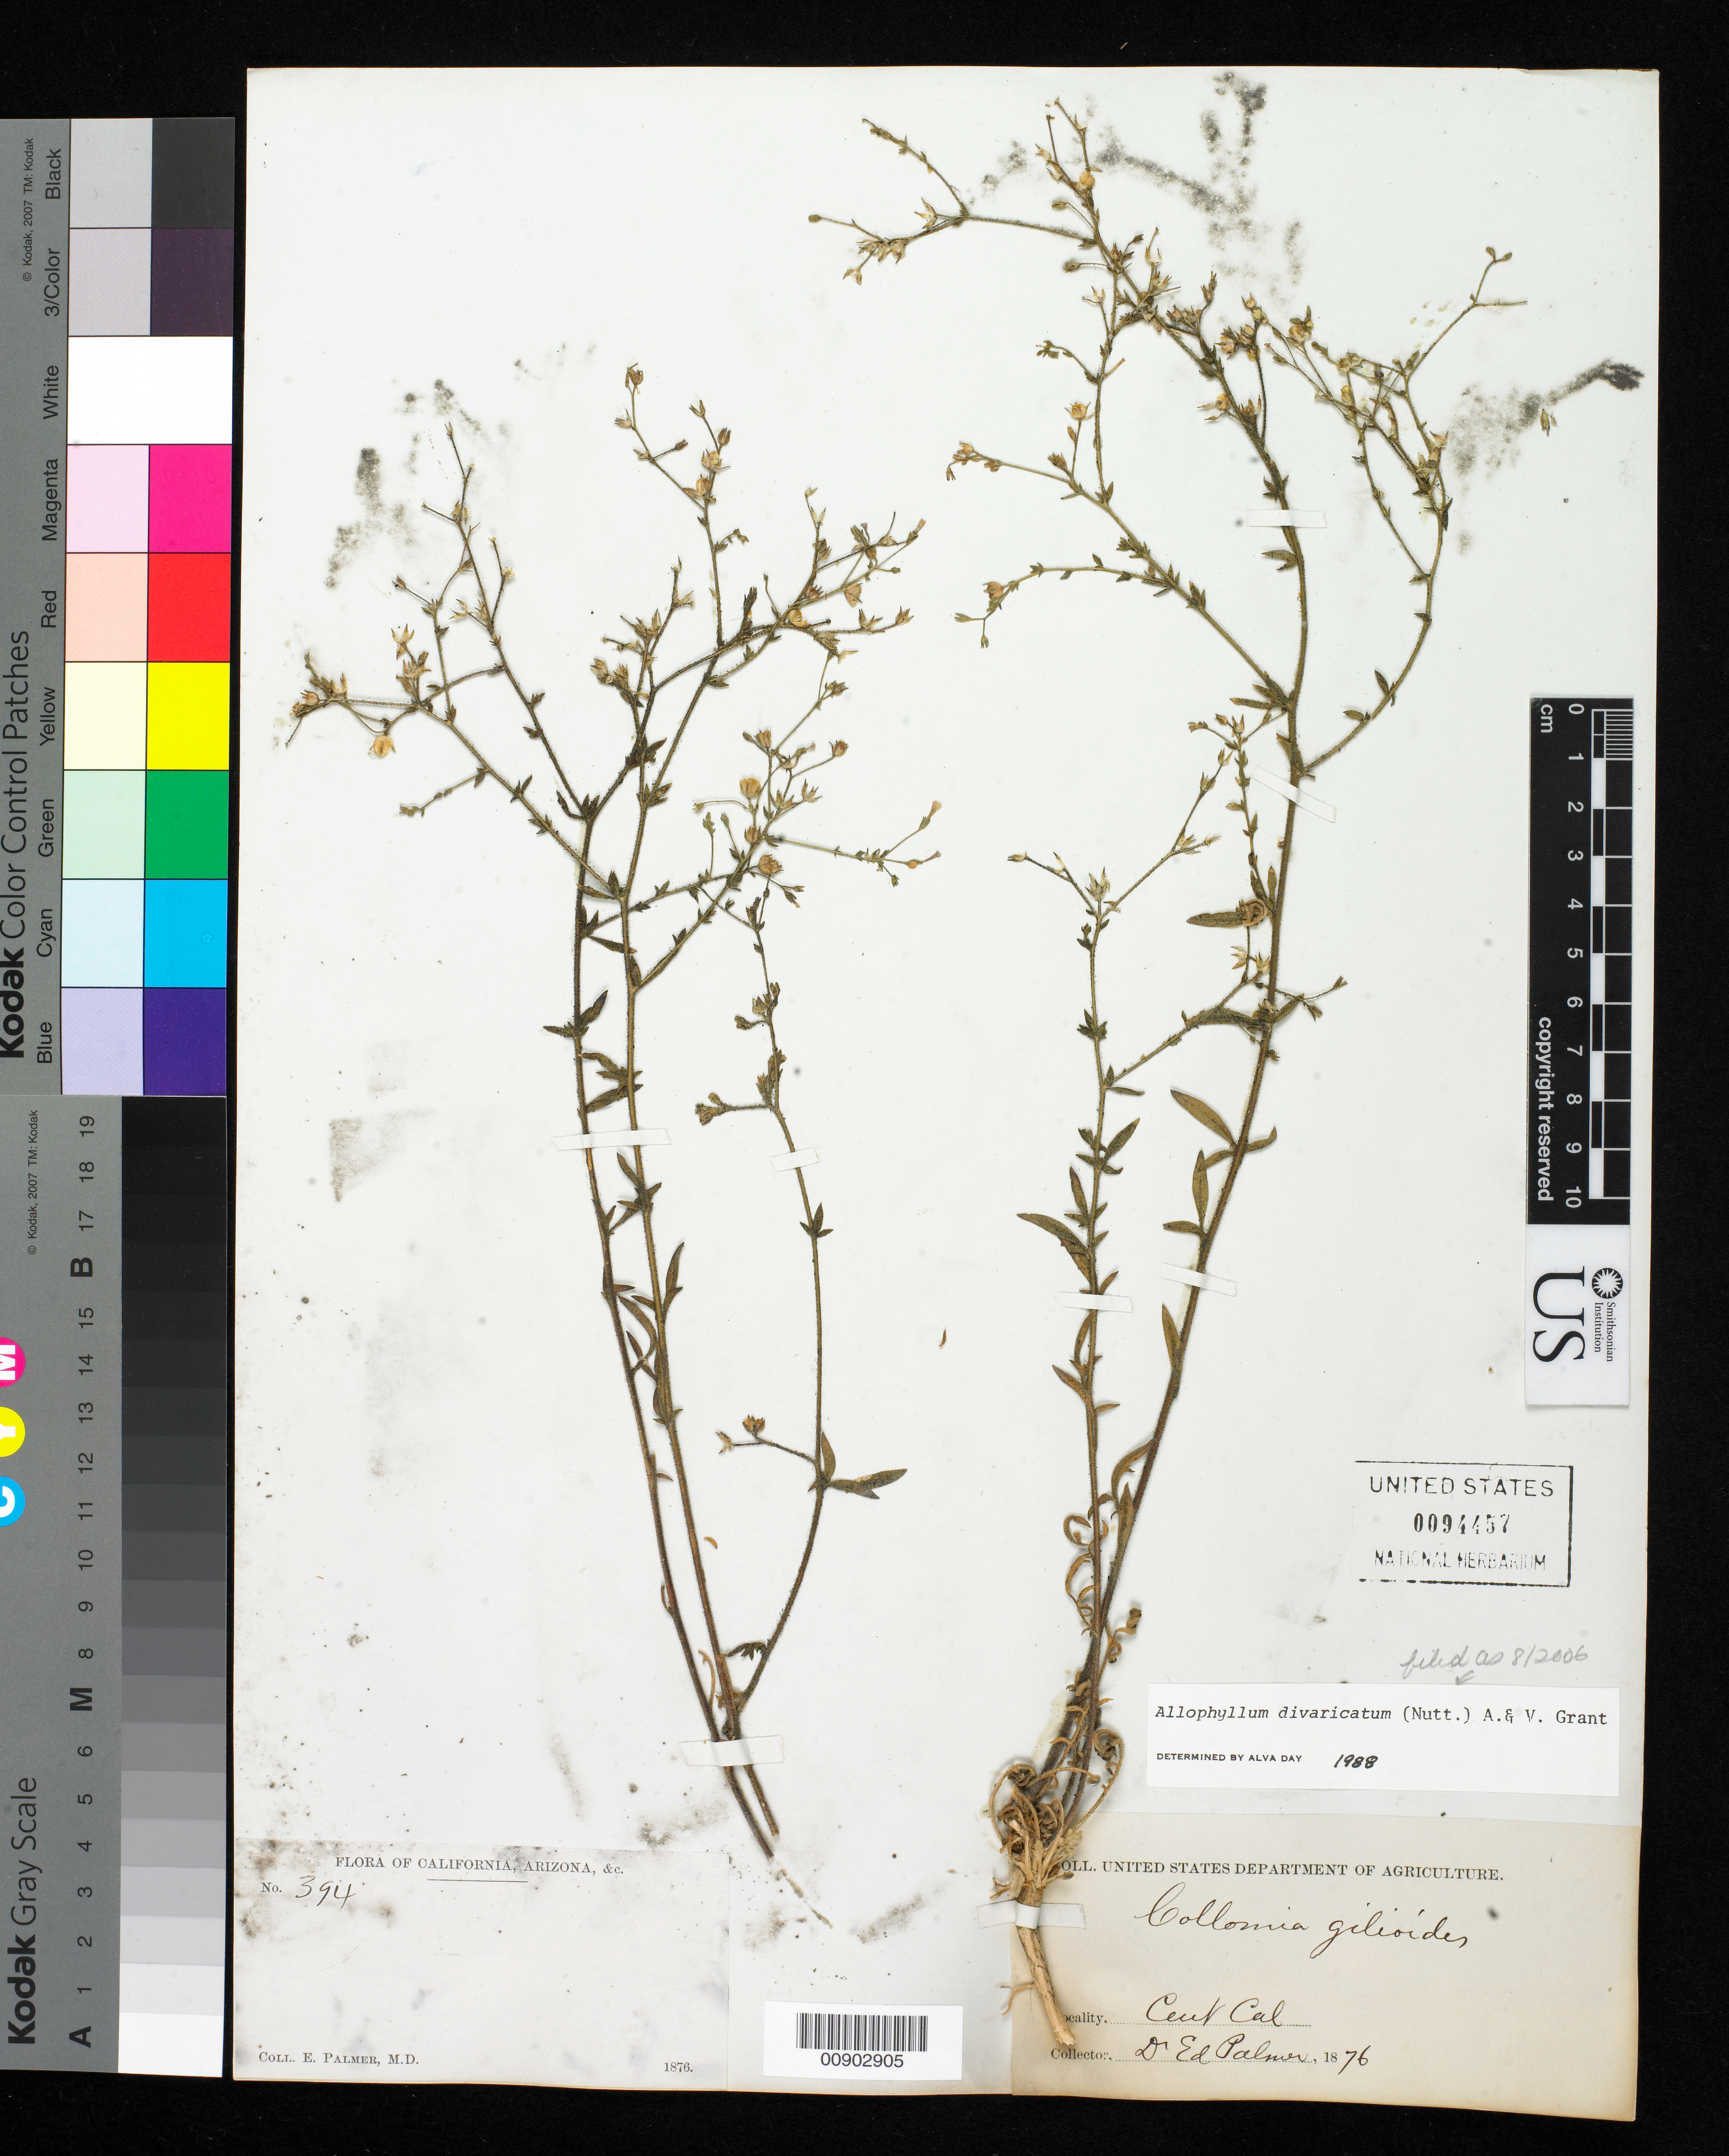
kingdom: Plantae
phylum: Tracheophyta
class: Magnoliopsida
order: Ericales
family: Polemoniaceae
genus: Allophyllum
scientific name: Allophyllum divaricatum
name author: (Nutt.) A.D. Grant & V.E. Grant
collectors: E. Palmer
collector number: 394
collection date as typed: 1876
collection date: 1876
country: United States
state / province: California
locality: Central California.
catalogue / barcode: US 94457